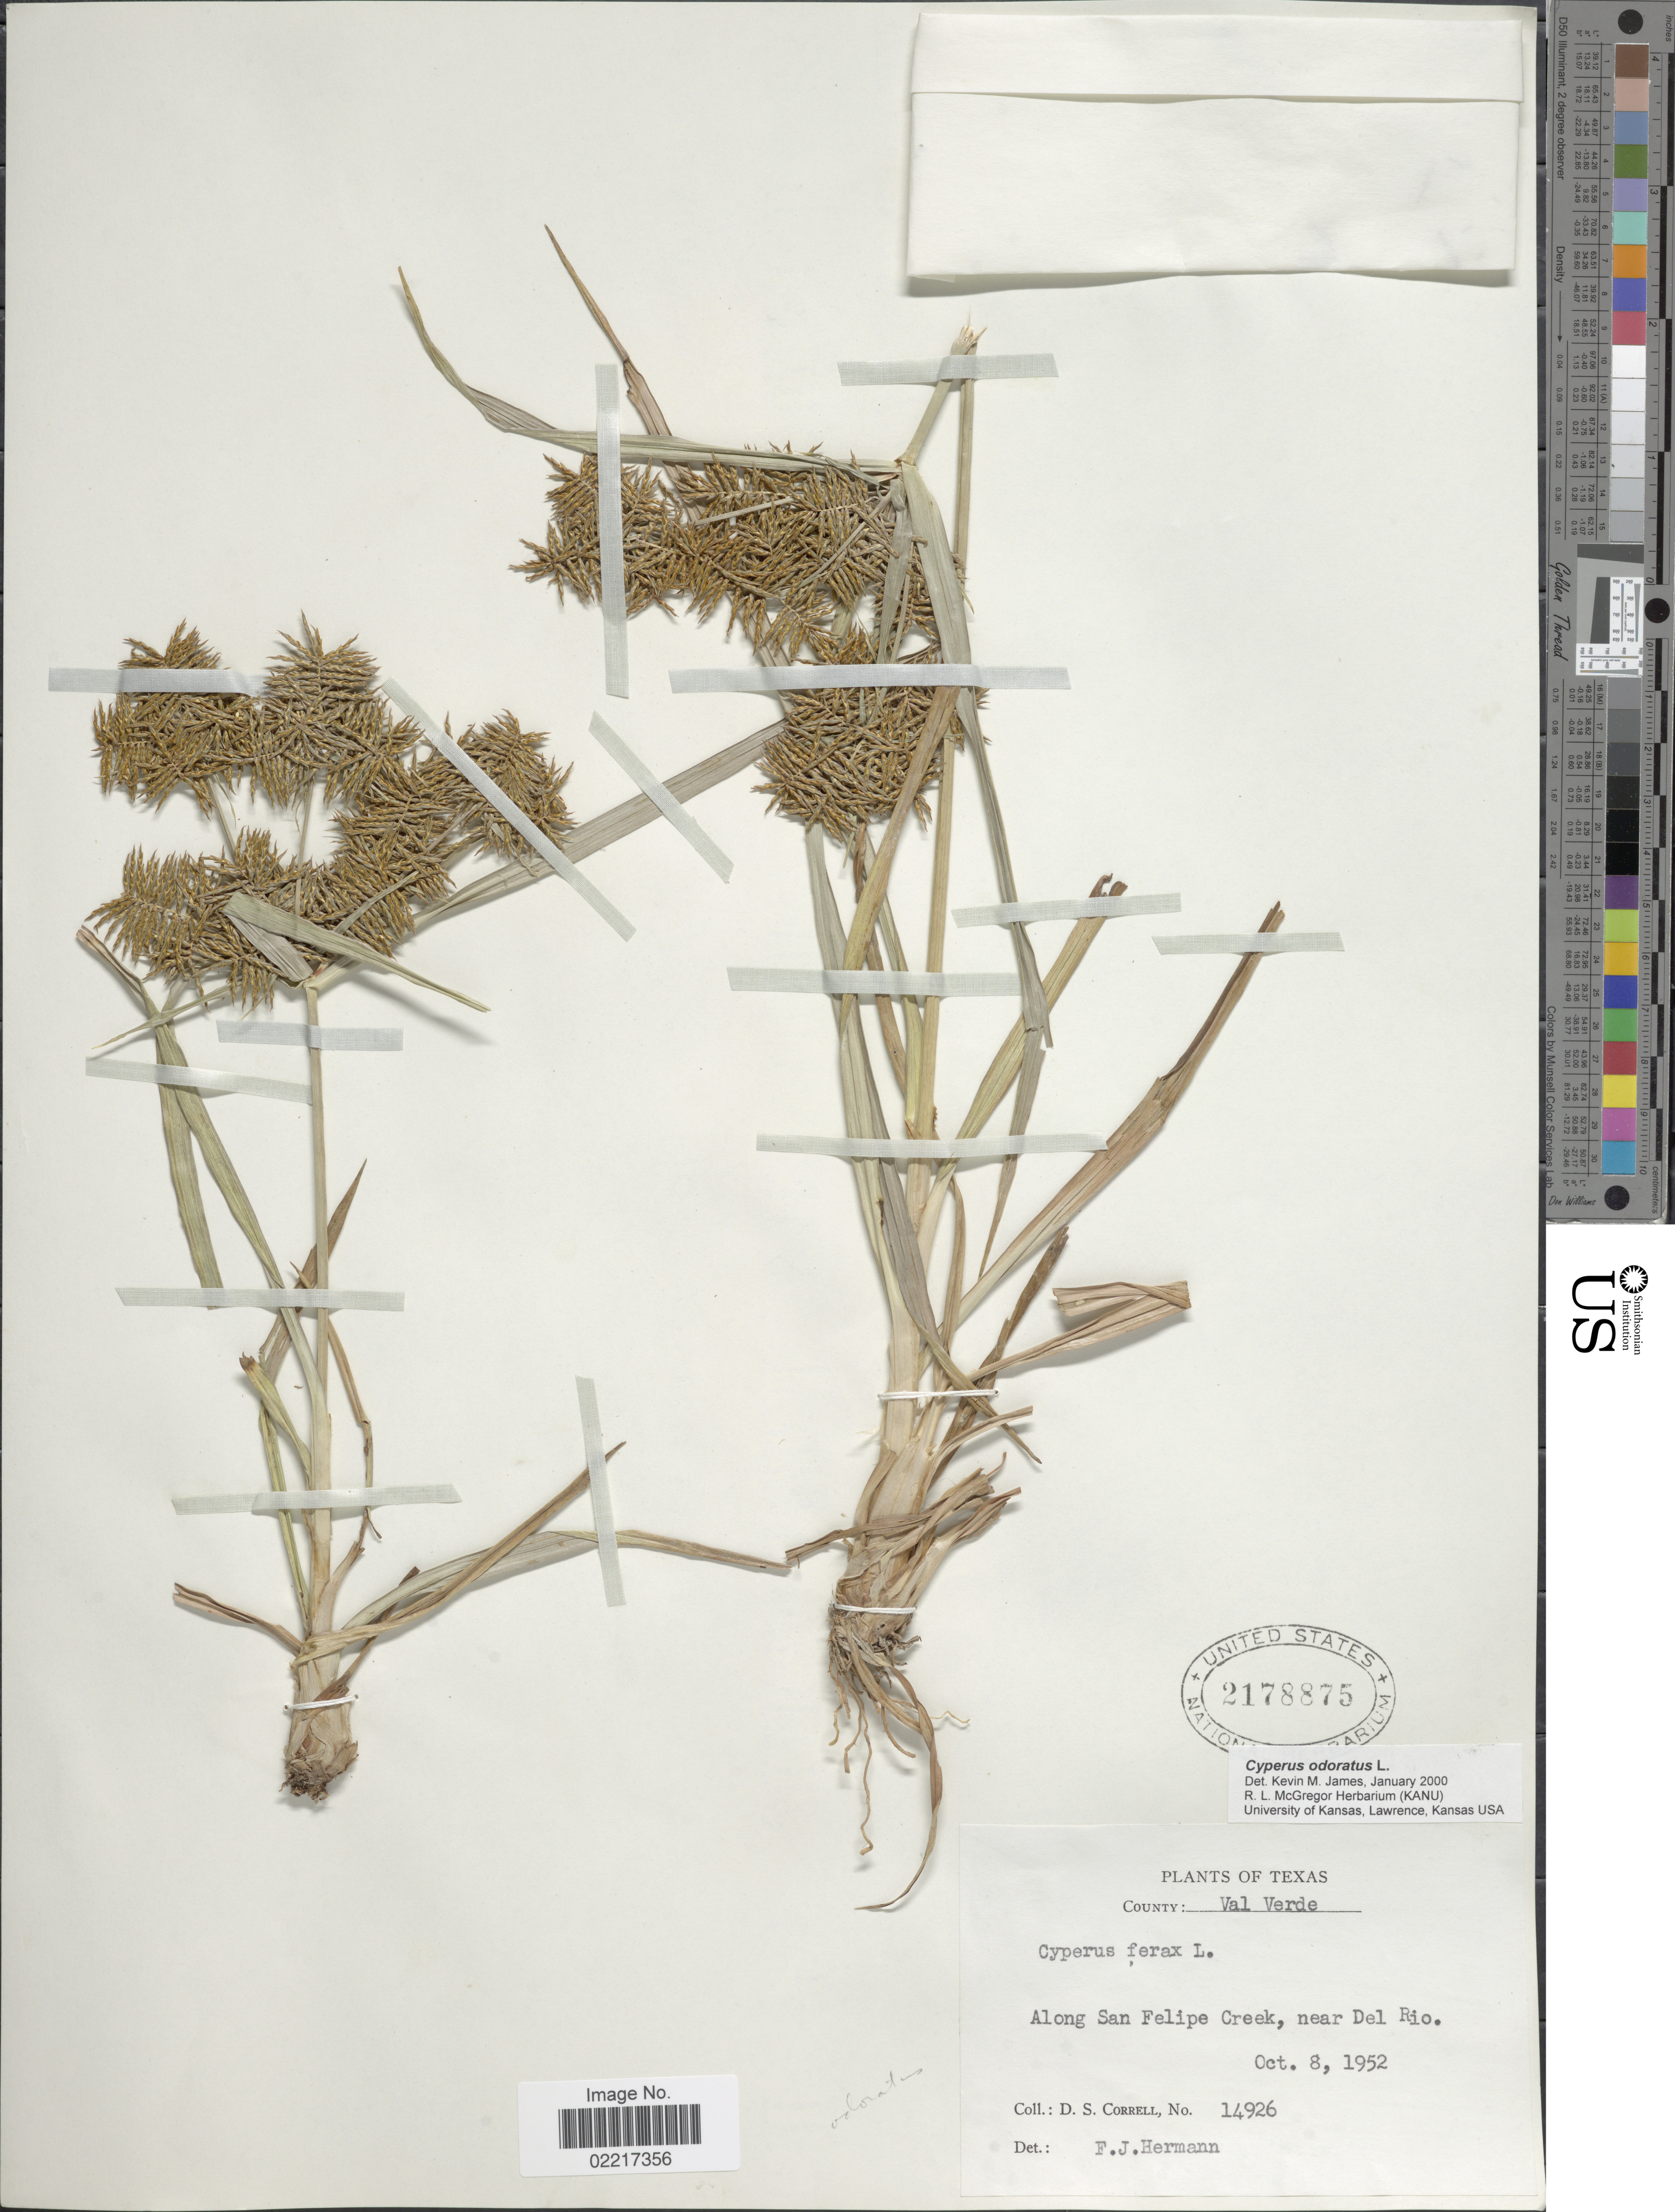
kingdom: Plantae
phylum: Tracheophyta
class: Liliopsida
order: Poales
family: Cyperaceae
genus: Cyperus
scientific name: Cyperus odoratus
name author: L.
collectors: F. J. Hermann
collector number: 14926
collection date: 1952-10-08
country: United States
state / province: Texas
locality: County: Val Verde, Along San Felipe Creek, near Del Rio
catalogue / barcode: US 2178875